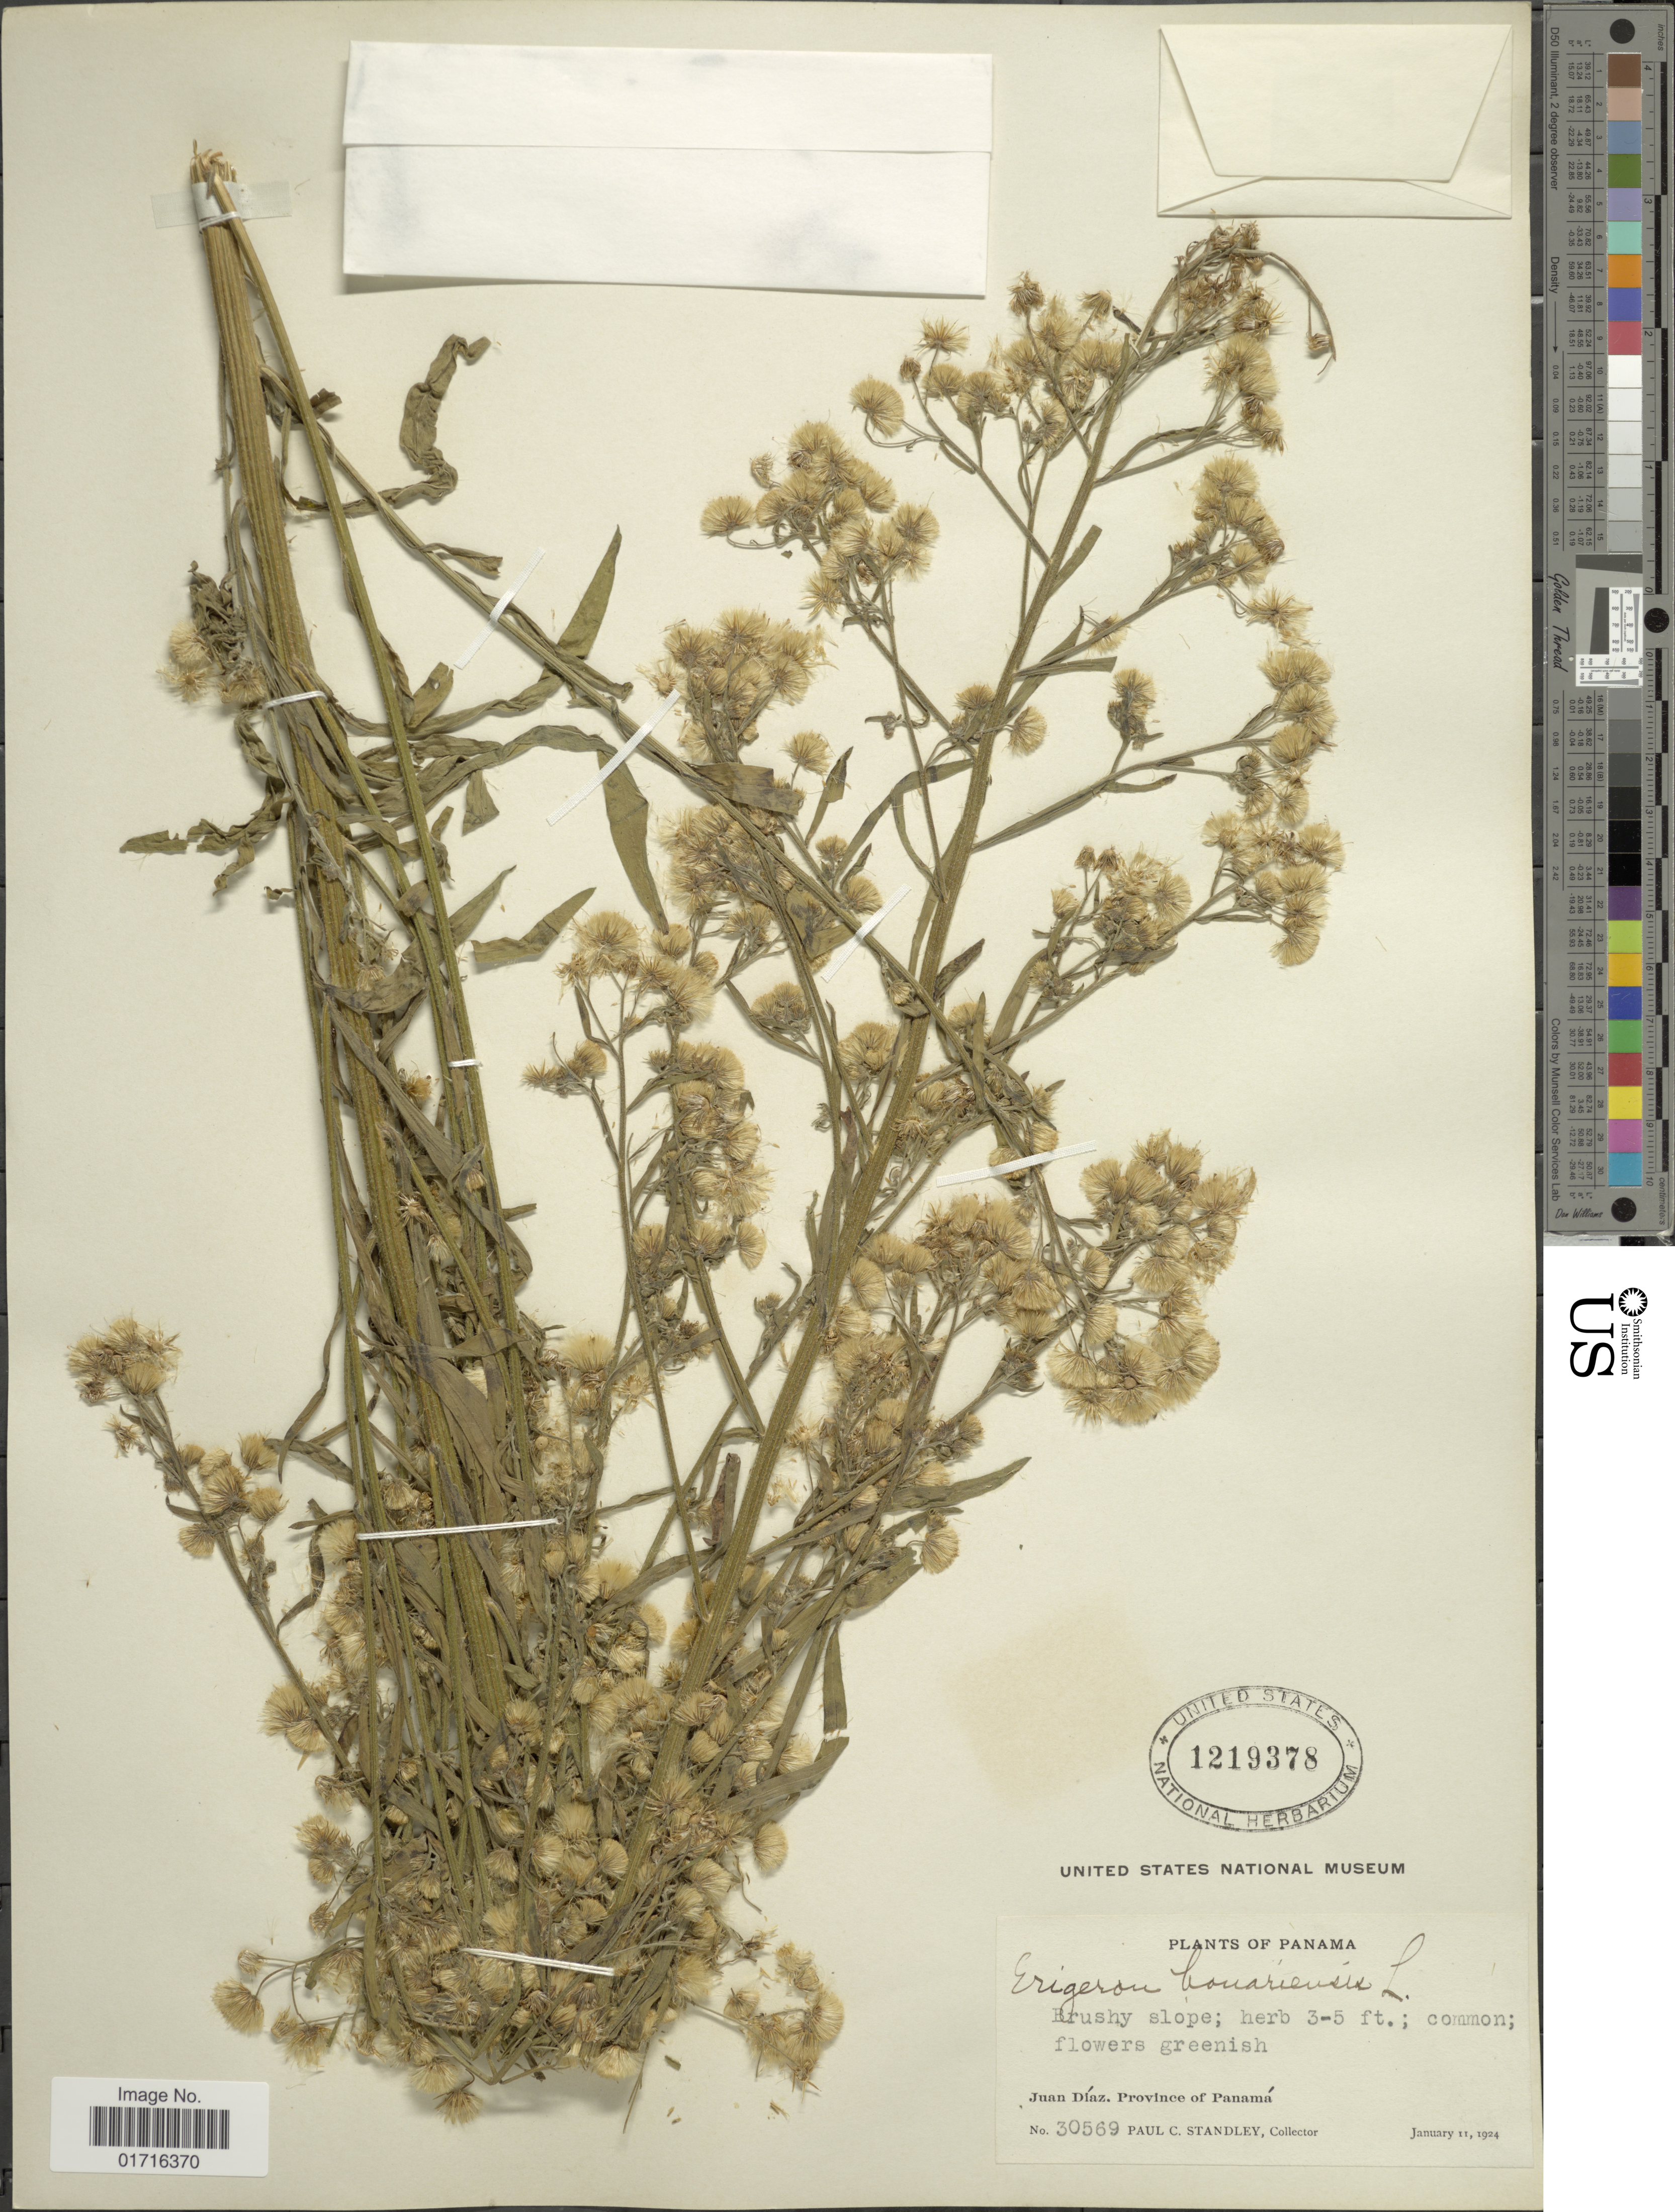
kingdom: Plantae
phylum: Tracheophyta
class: Magnoliopsida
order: Asterales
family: Asteraceae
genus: Conyza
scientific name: Conyza bonariensis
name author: (L.) Cronq.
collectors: P. C. Standley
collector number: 30569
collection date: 1924-01-11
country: Panama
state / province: Panamá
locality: Juan Diaz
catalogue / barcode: US 1219378